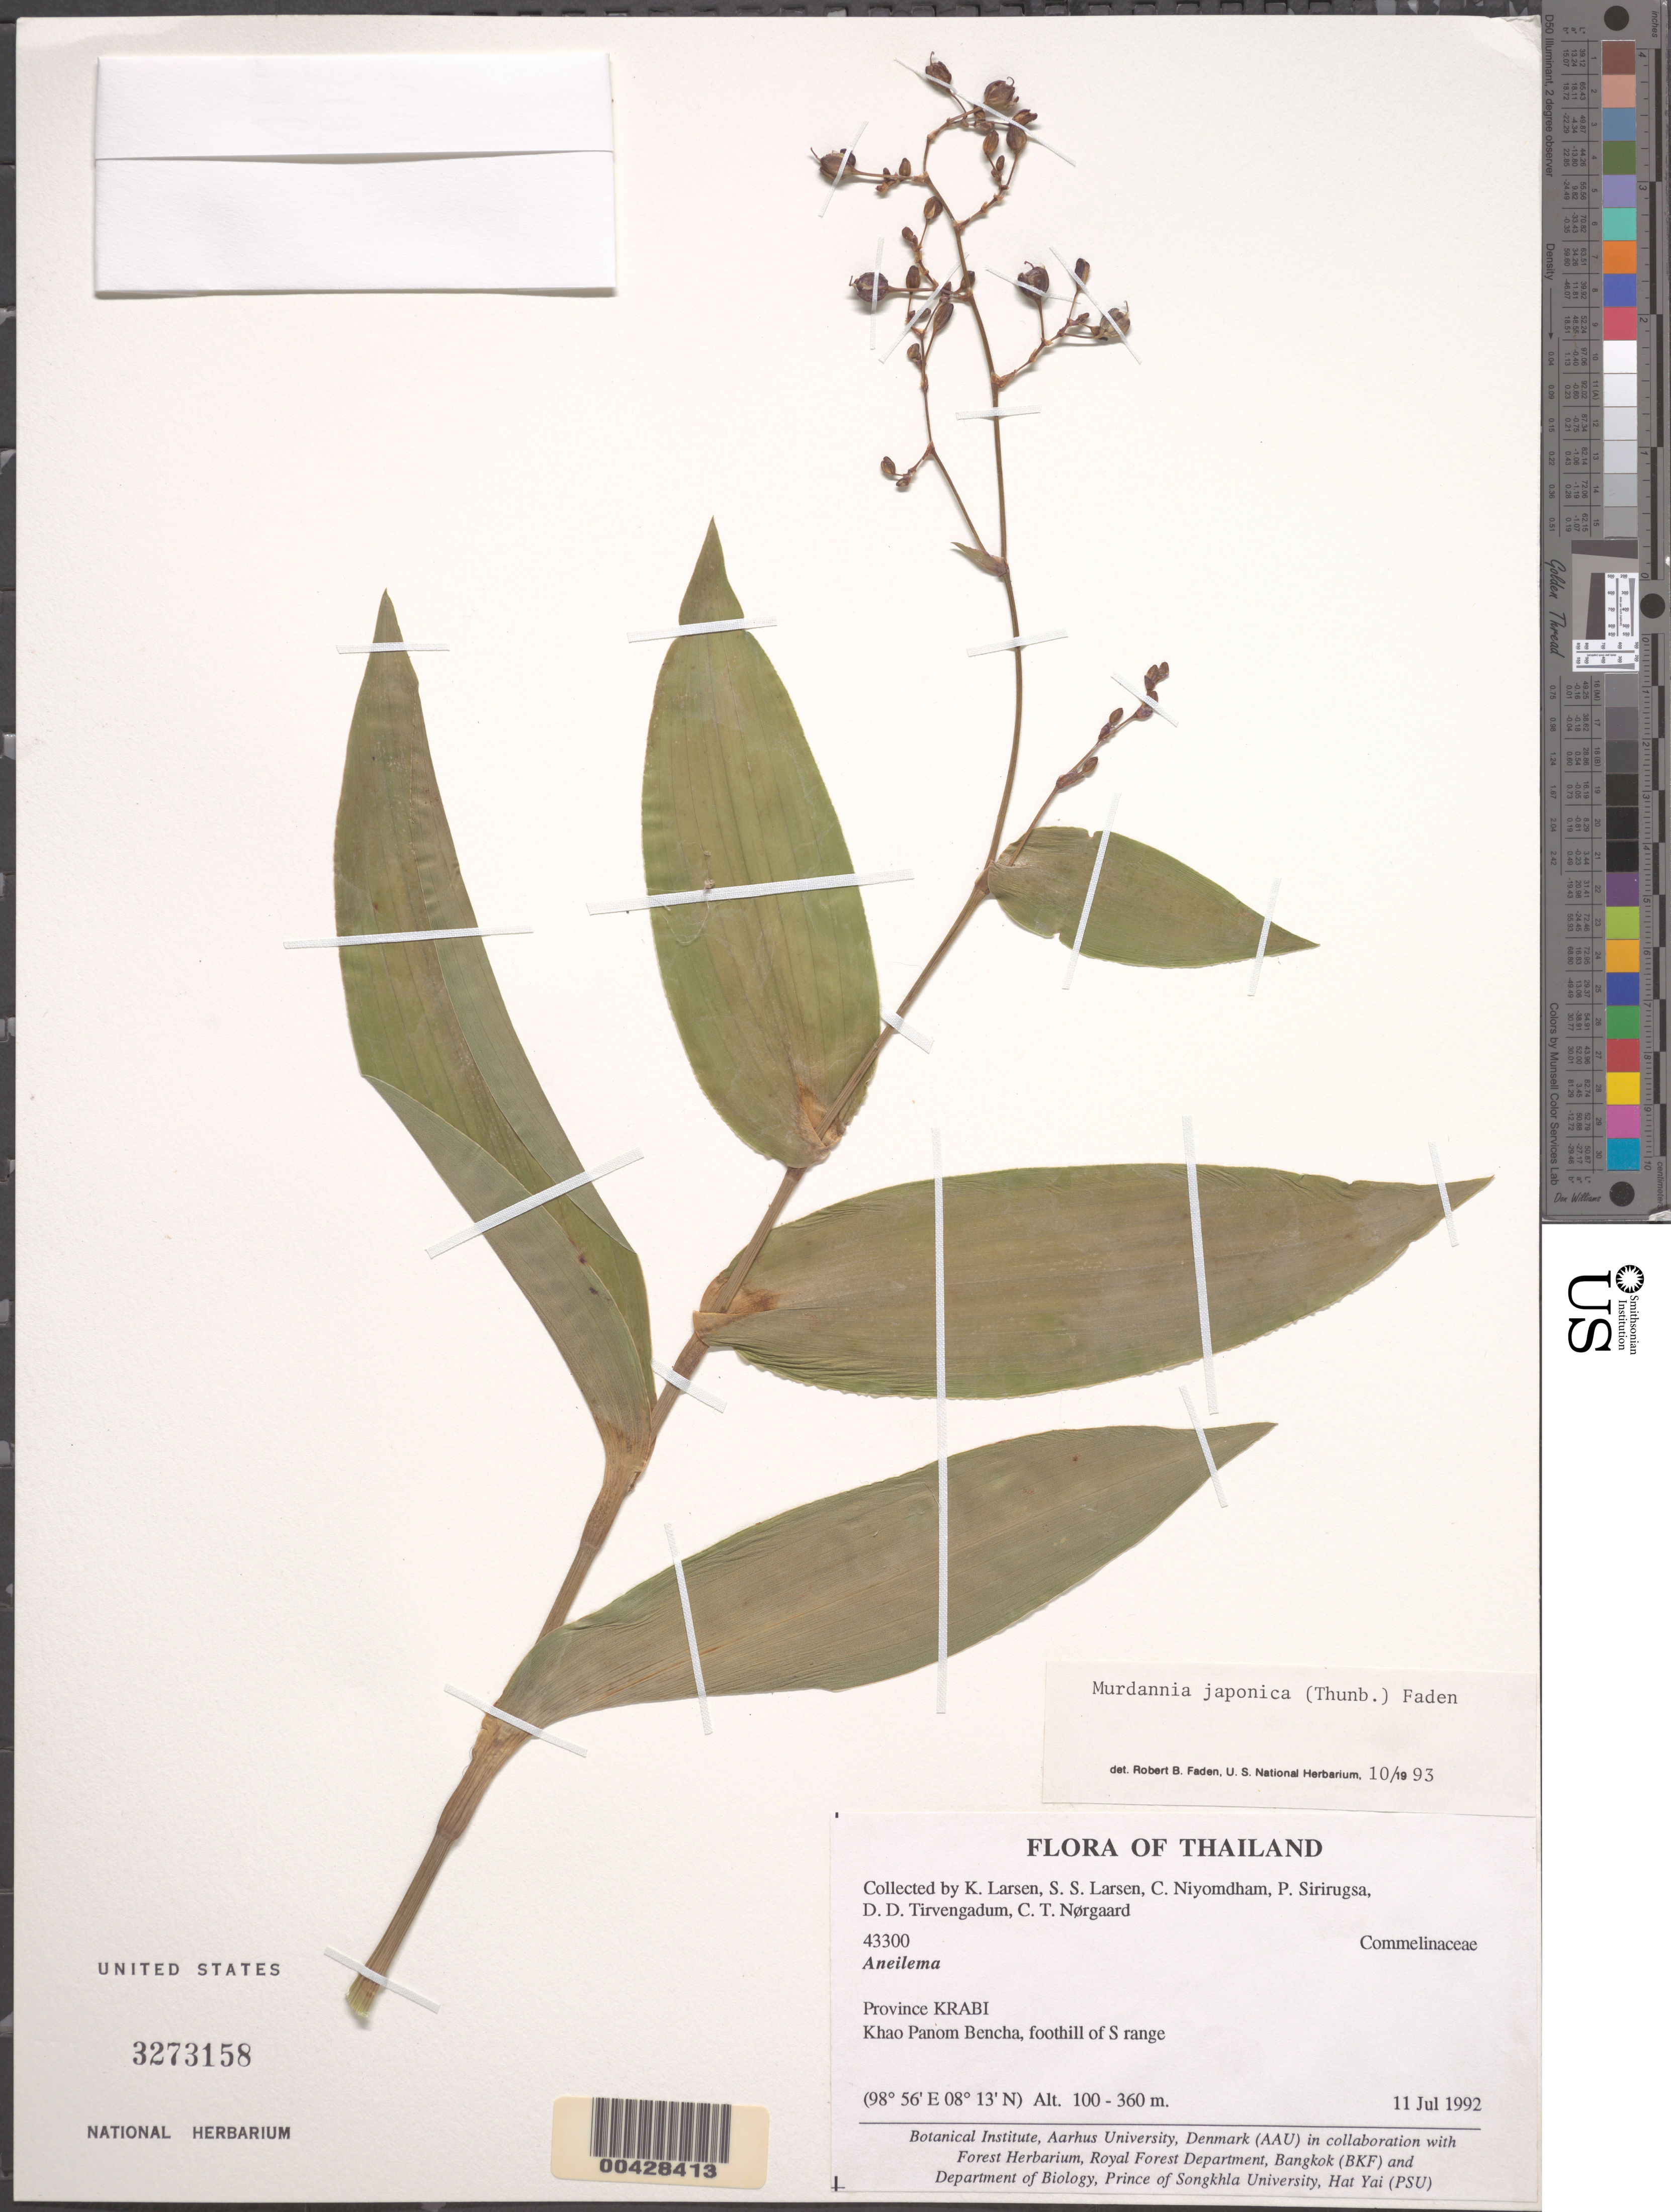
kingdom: Plantae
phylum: Tracheophyta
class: Liliopsida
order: Commelinales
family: Commelinaceae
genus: Murdannia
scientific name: Murdannia japonica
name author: (Thunb.) Faden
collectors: K. Larsen, S. Larsen, C. Niyomdham & P. Sirirugsa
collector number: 43300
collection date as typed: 11 Jul 1992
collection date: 1992-07-11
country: Thailand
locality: Krabi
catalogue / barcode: US 3273158